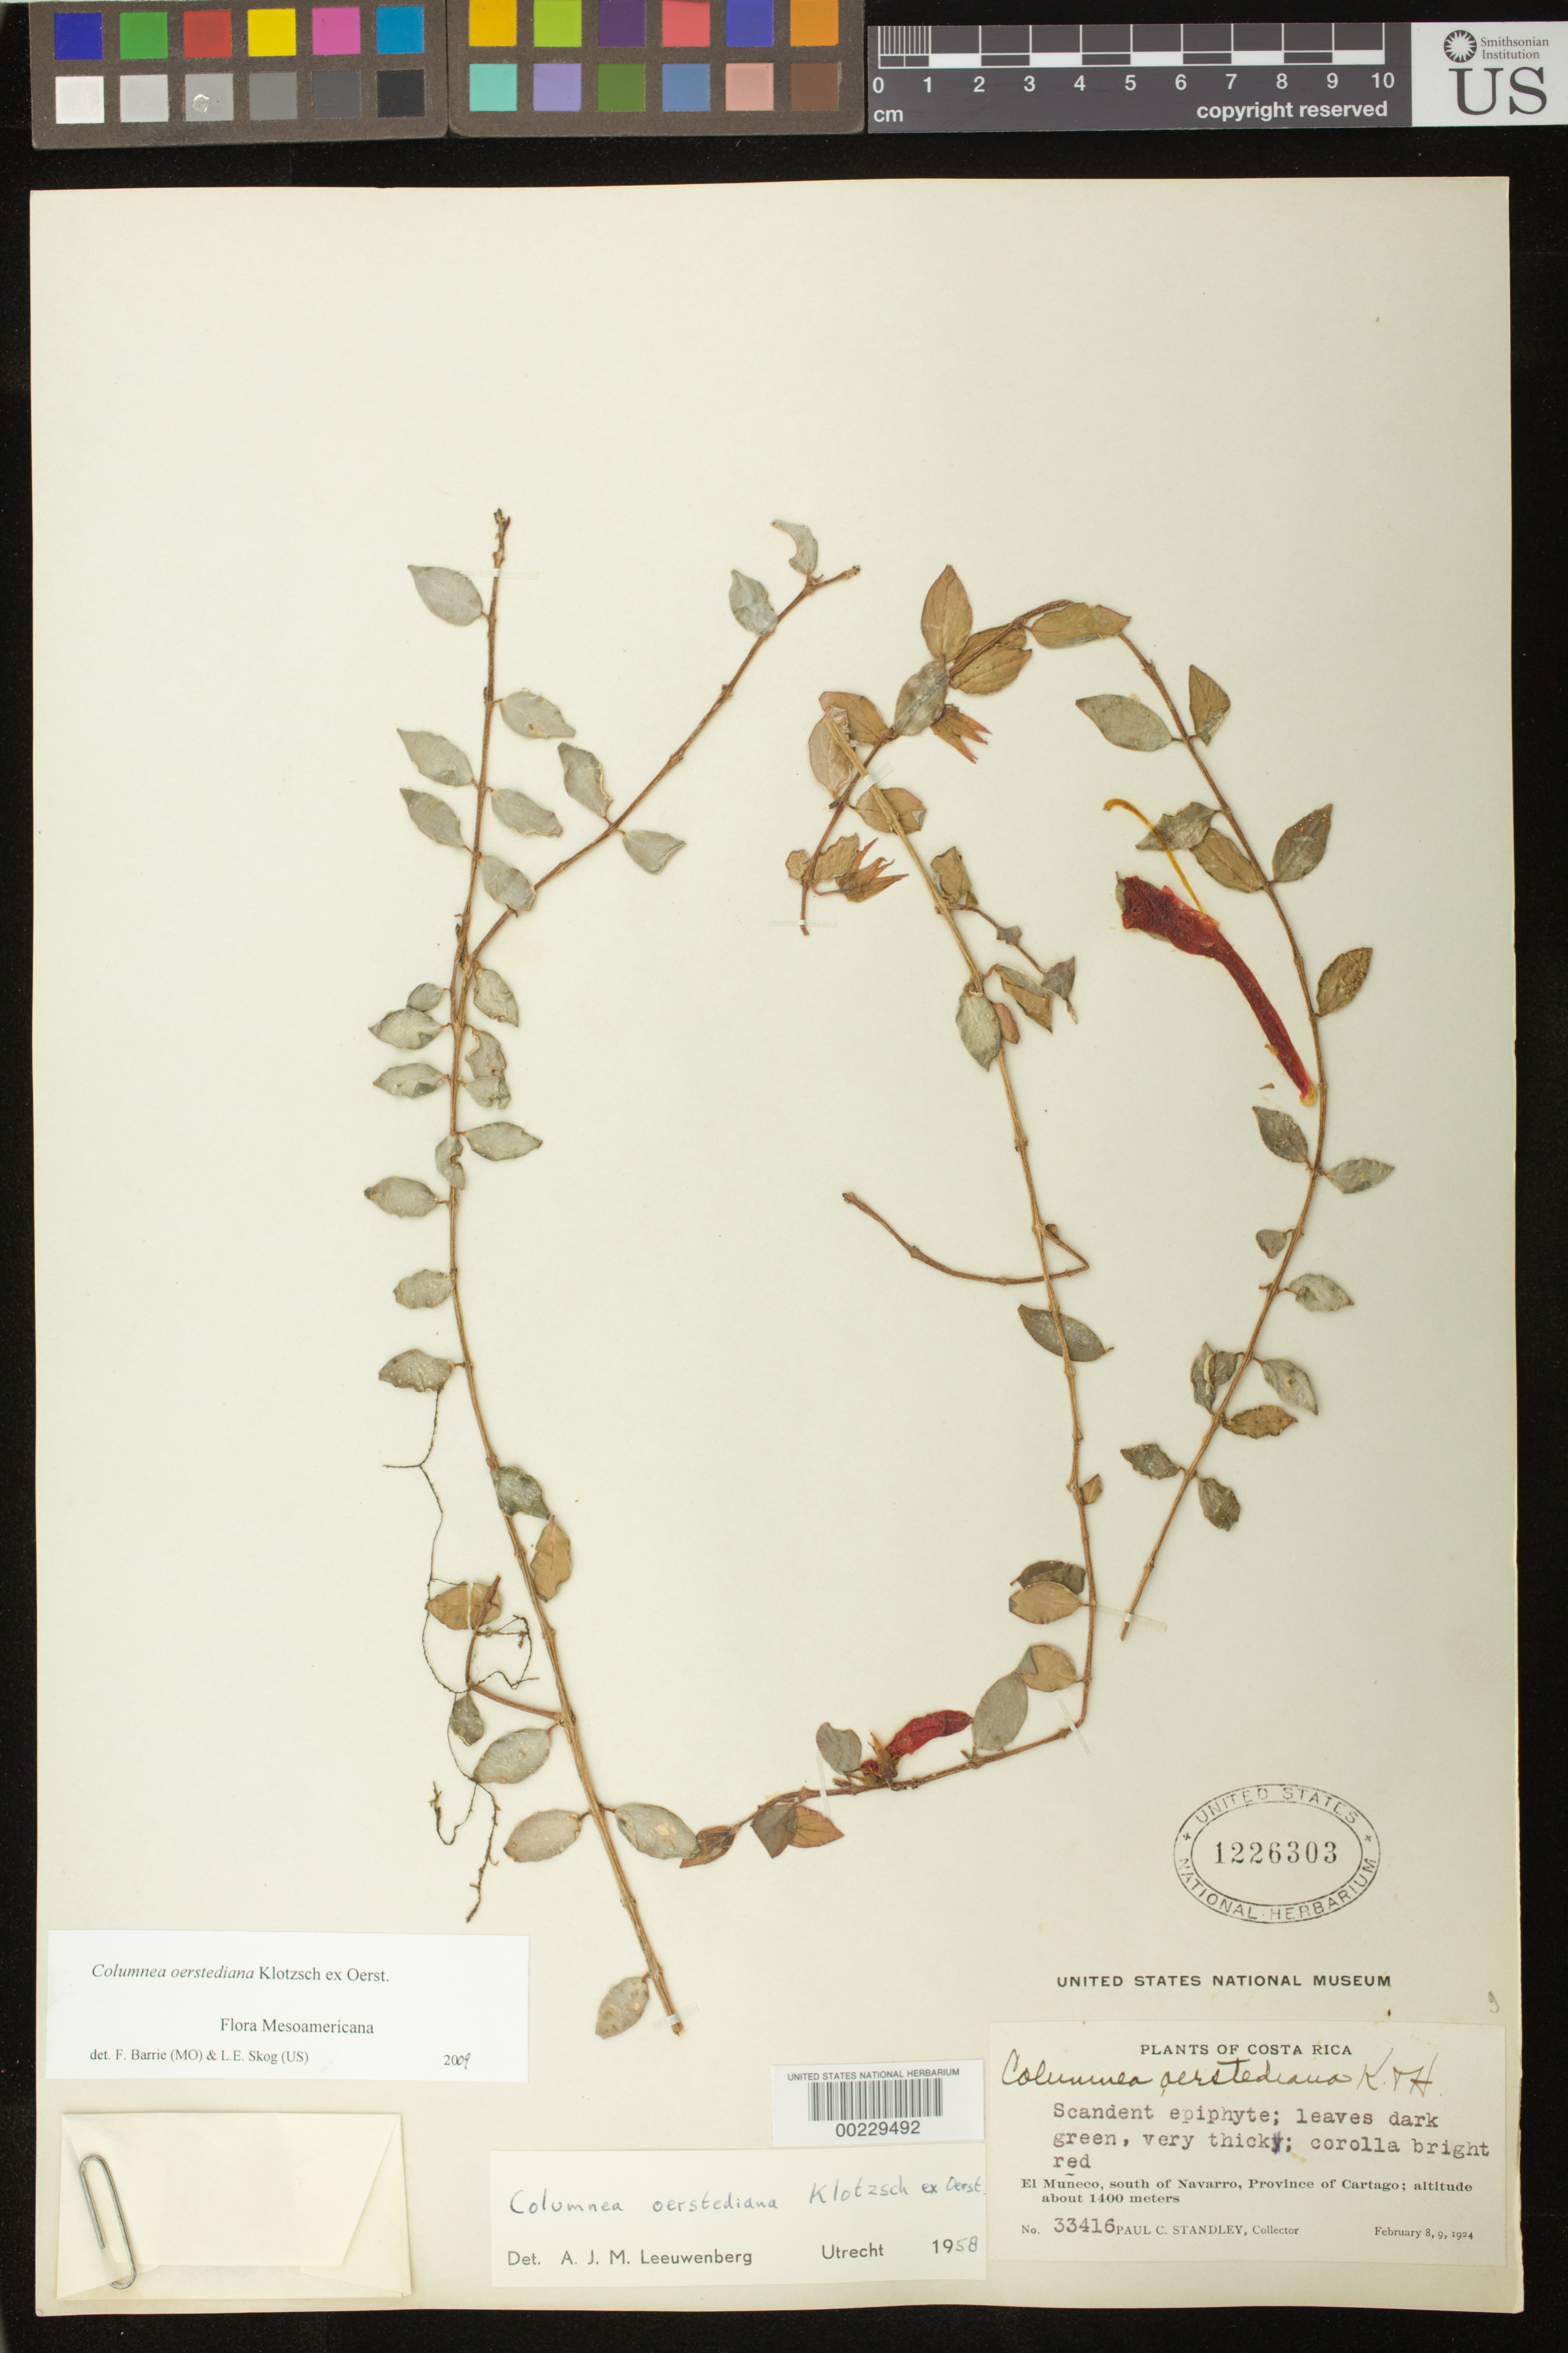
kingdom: Plantae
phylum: Tracheophyta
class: Magnoliopsida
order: Lamiales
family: Gesneriaceae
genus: Columnea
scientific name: Columnea oerstediana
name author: Klotzsch ex Oerst.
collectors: P. C. Standley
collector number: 33416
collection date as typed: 8-9 Feb 1924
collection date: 1924-02-08/1924-02-09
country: Costa Rica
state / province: Cartago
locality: El Muneco, S of Navarro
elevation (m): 1400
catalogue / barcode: US 1226303